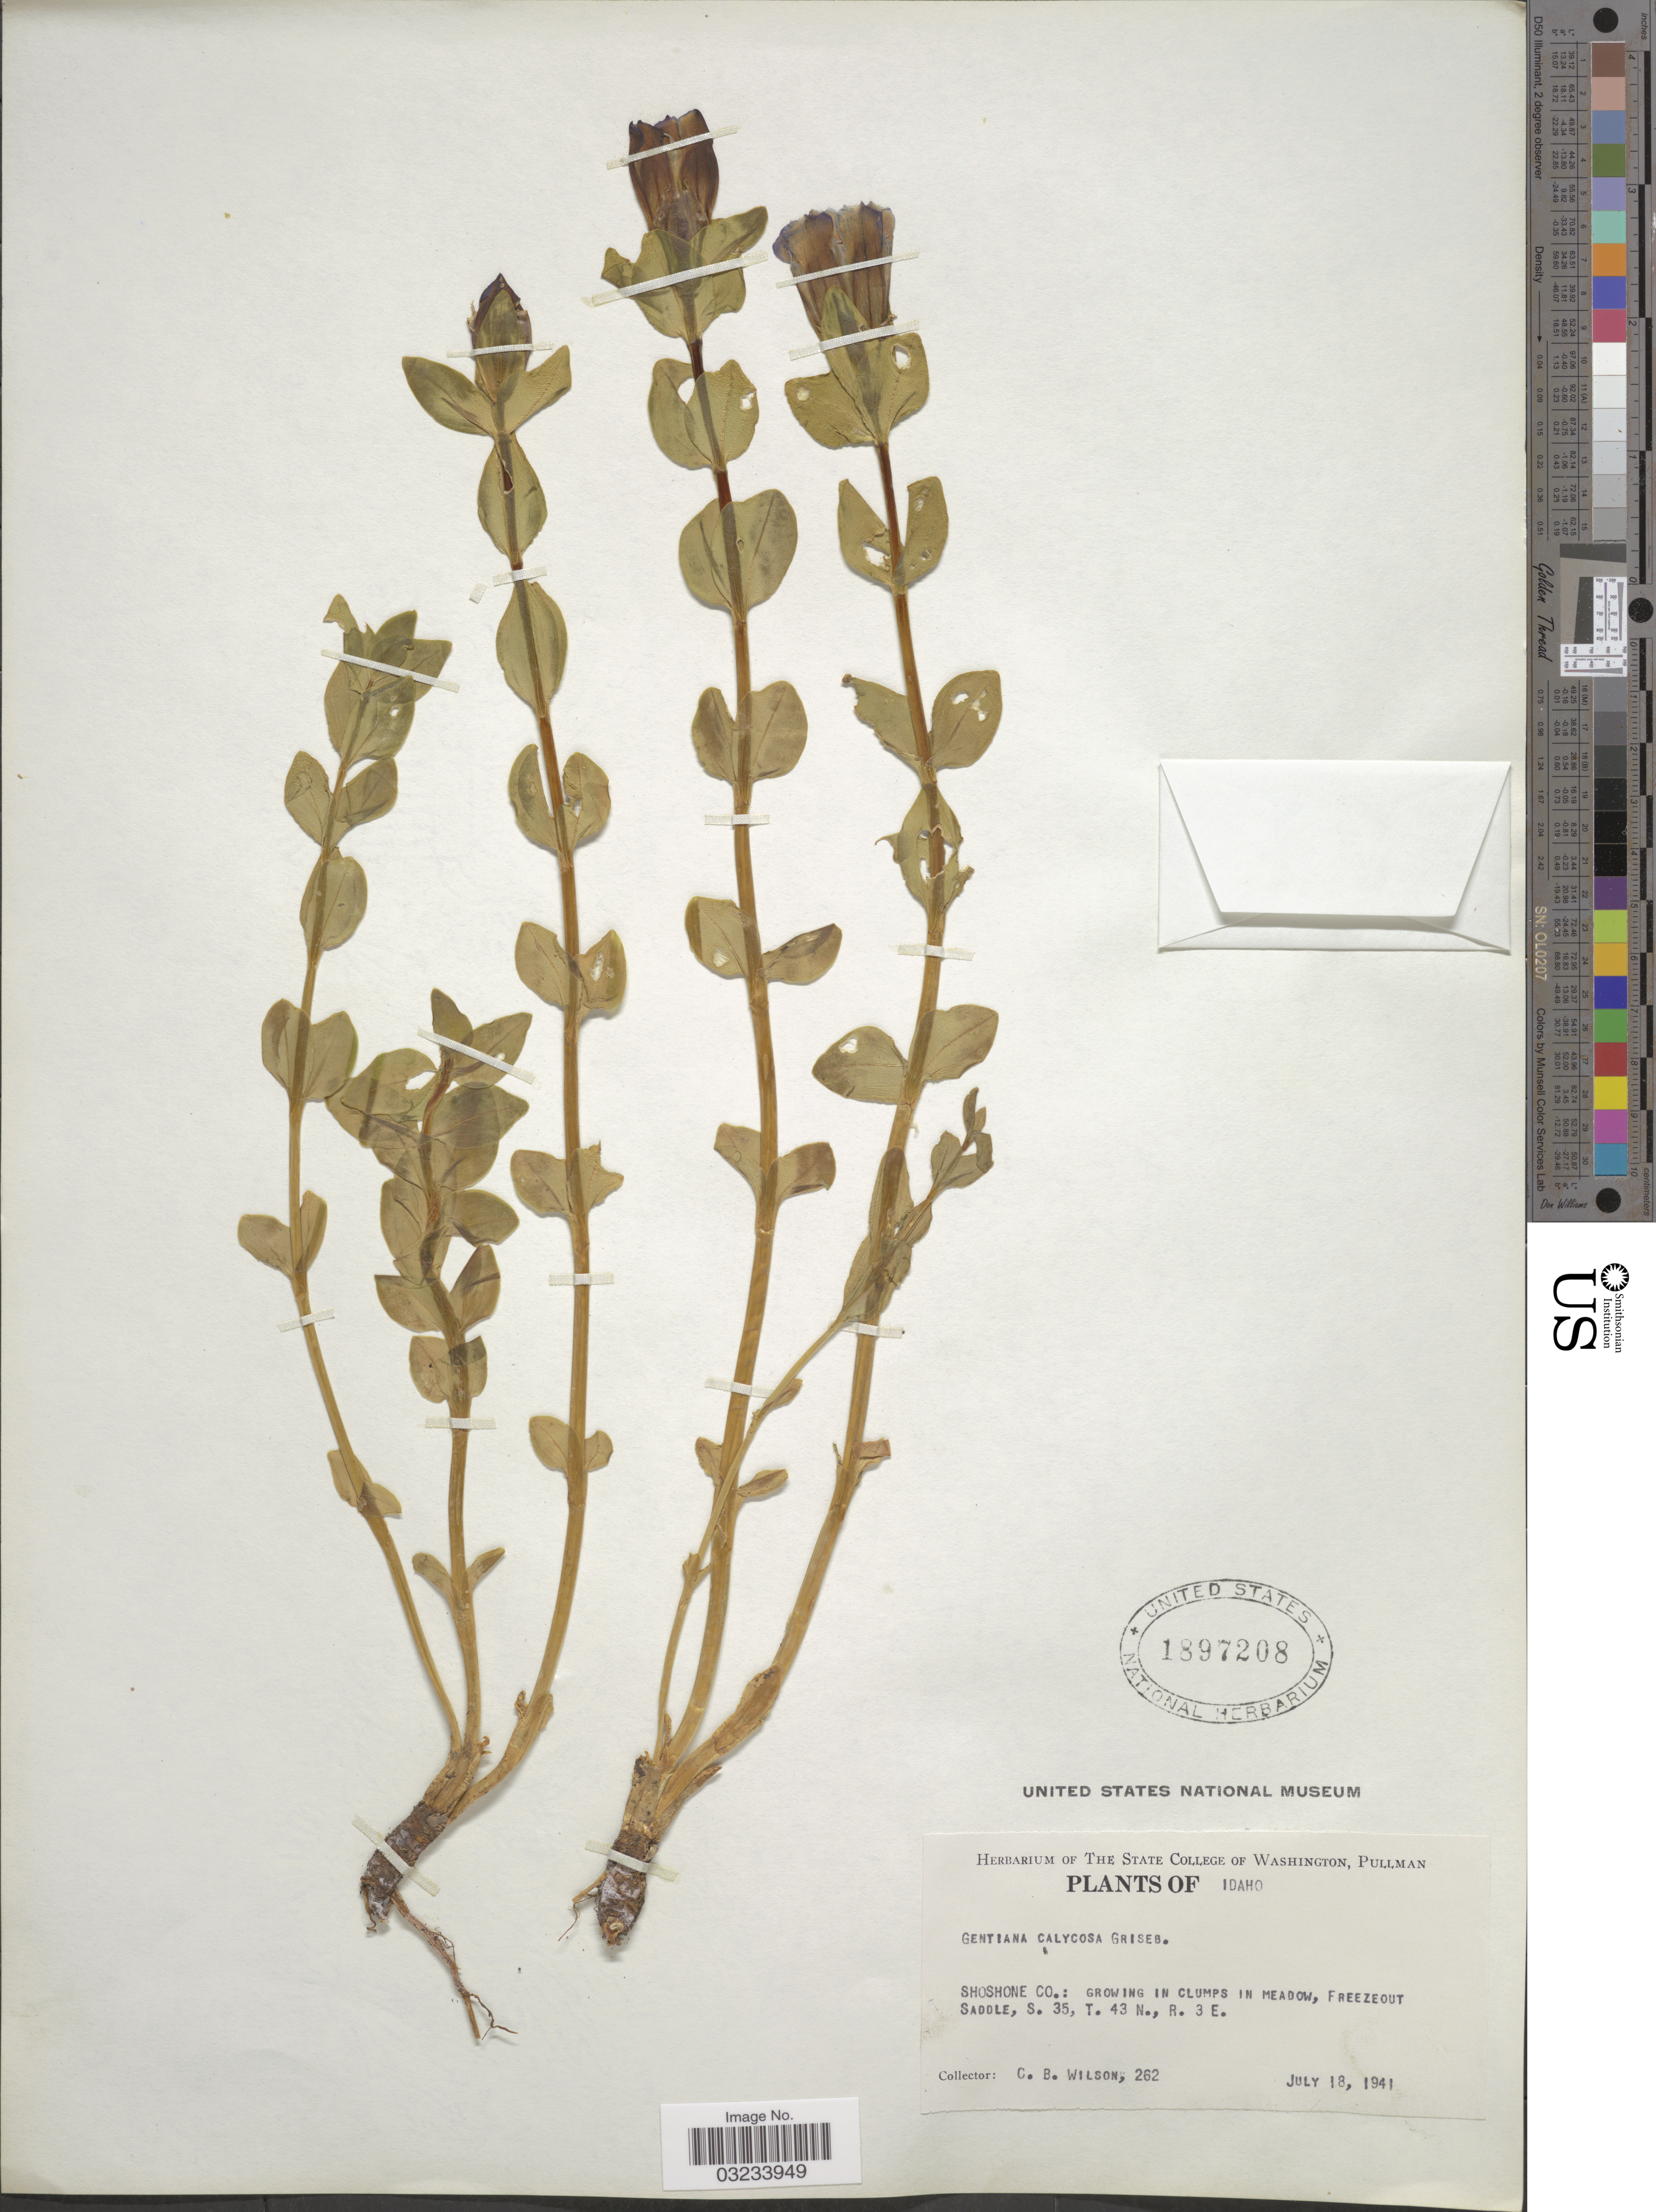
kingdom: Plantae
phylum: Tracheophyta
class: Magnoliopsida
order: Gentianales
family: Gentianaceae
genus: Gentiana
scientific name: Gentiana calycosa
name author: Griseb.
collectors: C. Wilson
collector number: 262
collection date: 1941-07-18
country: United States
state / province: Idaho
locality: Shoshone Co.: Growing in clumps in meadow, Freezeout Saddle, S35, T43N, R3E.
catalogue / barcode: US 1897208